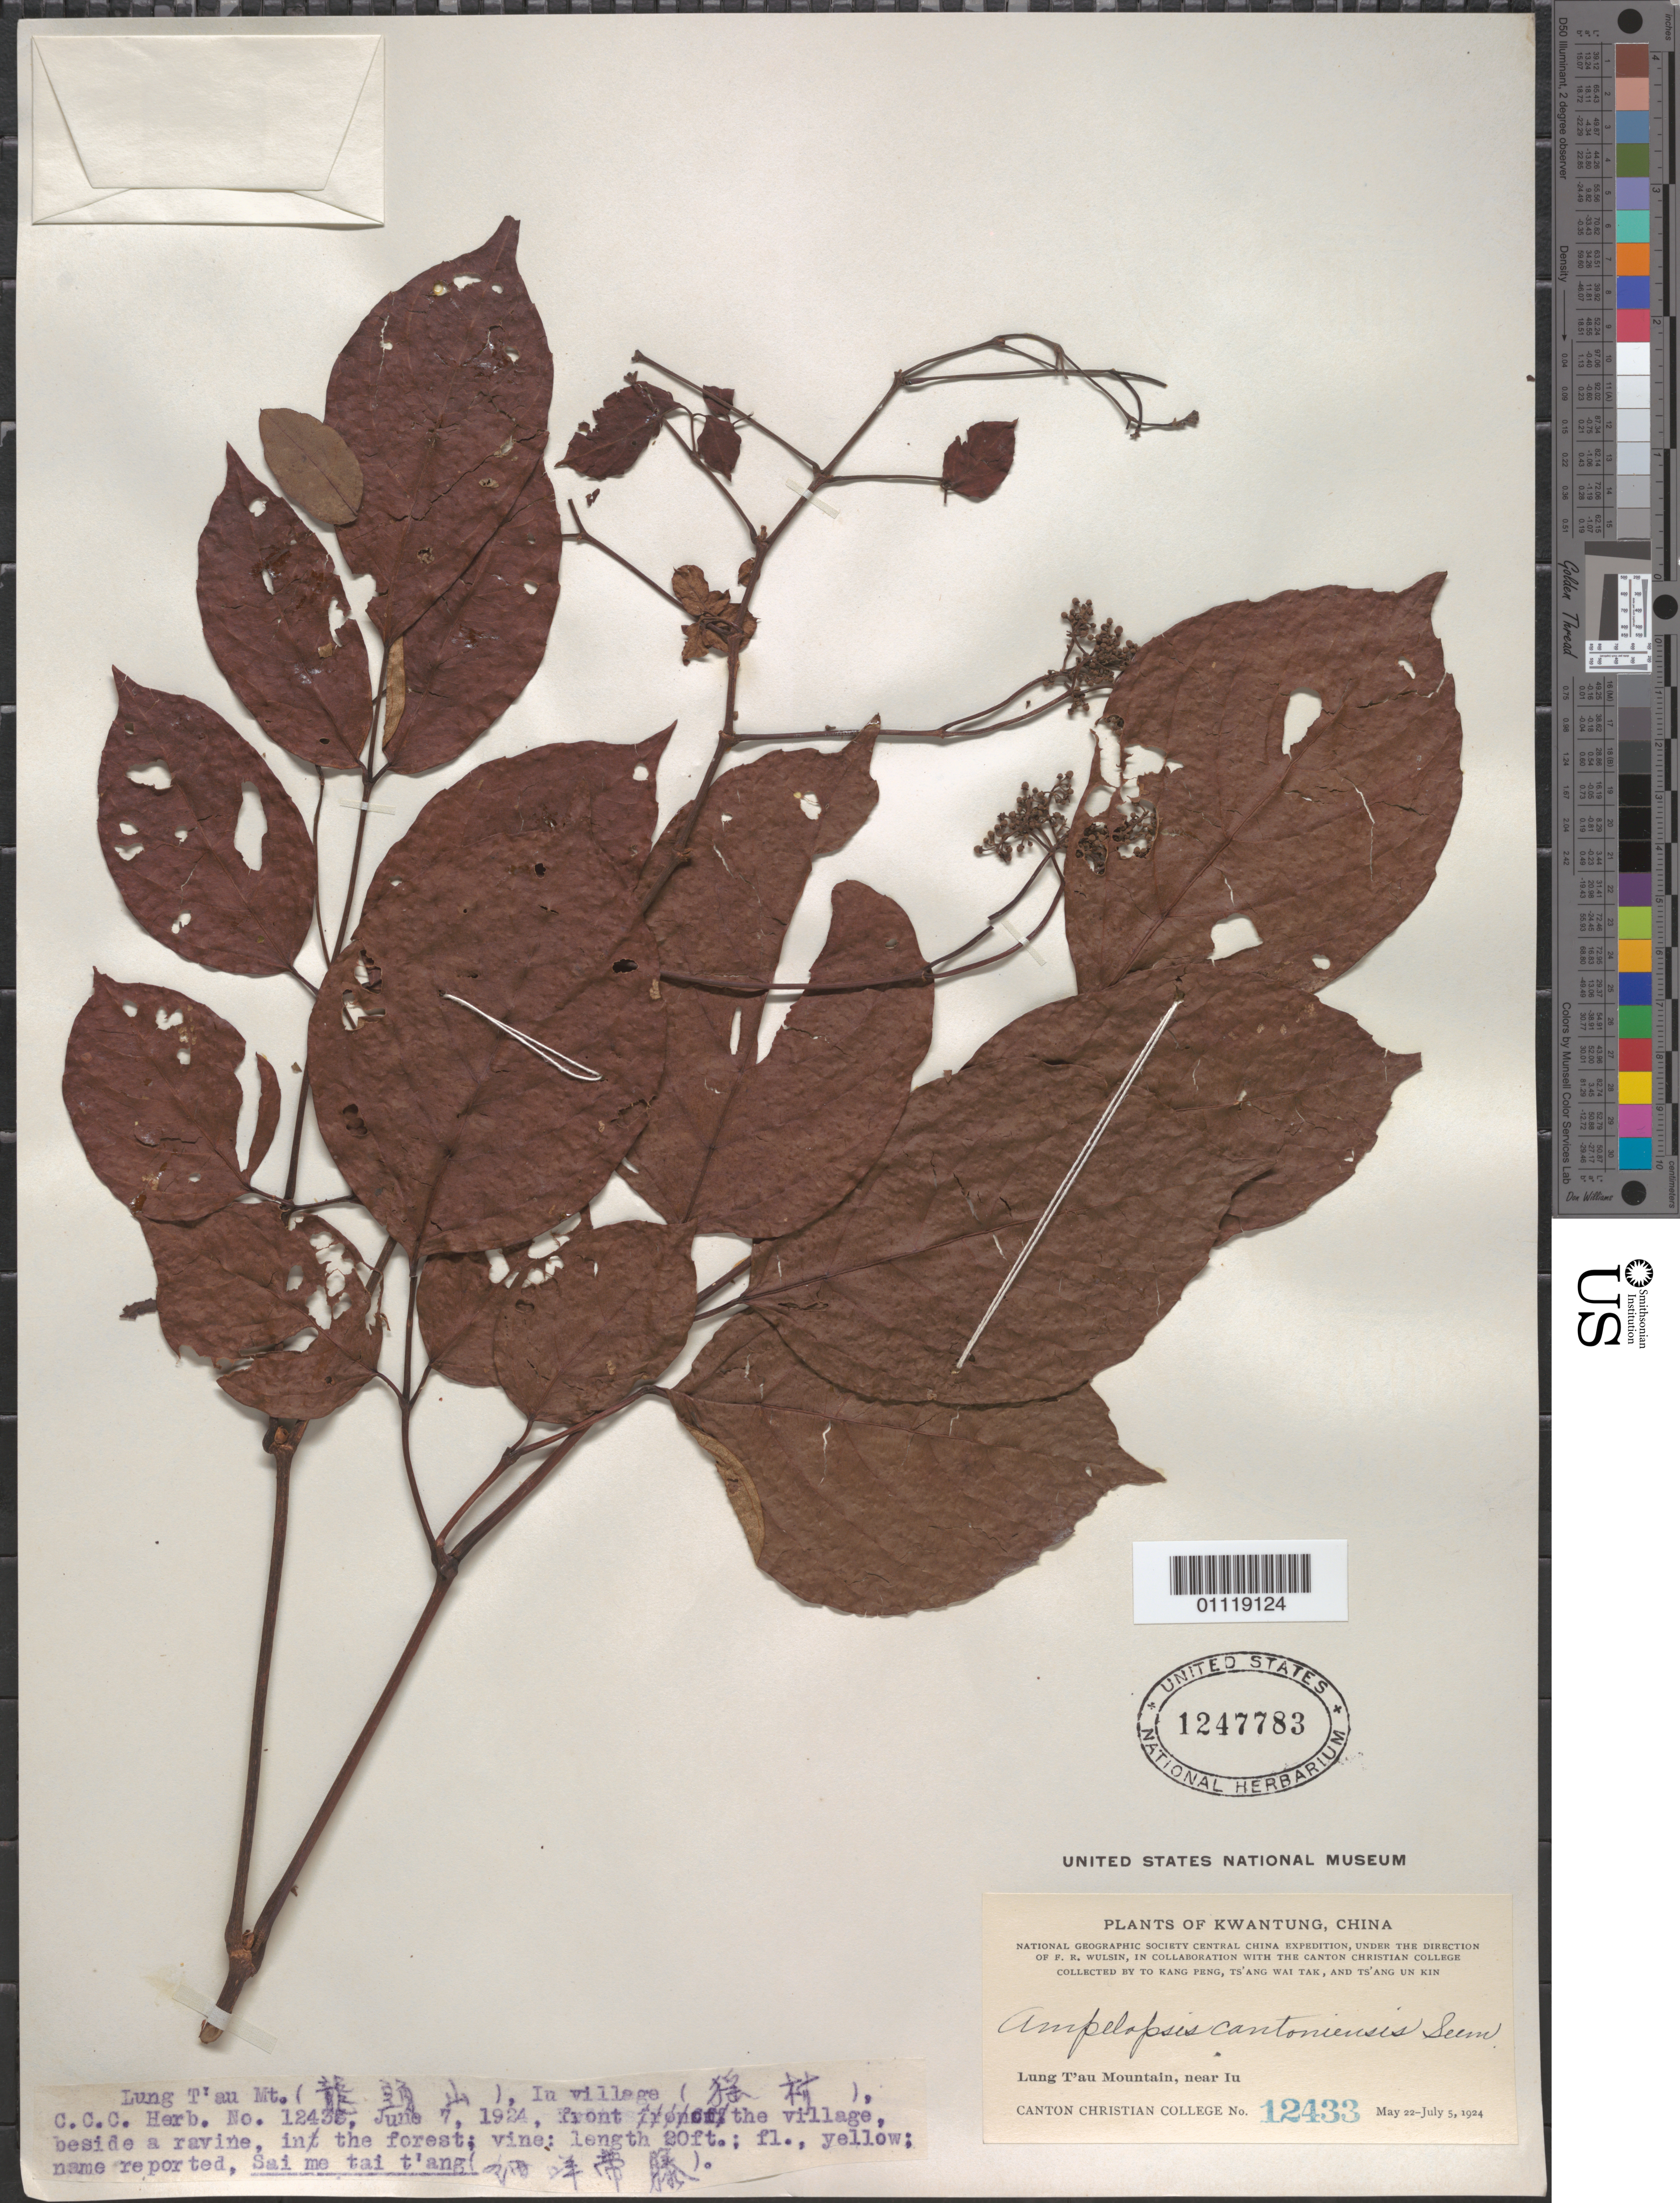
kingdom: Plantae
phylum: Tracheophyta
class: Magnoliopsida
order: Vitales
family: Vitaceae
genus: Ampelopsis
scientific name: Ampelopsis cantoniensis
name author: (W. Hook. & H.J. Arn.) Planch.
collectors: T. K. Peng, T. Tak & T. Kin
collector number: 12433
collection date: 1924-05-22/1924-07-05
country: China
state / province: Guangdong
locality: Kwantung. Lung T'au Mt, near Iu.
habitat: Beside a ravine, in the forest, vine.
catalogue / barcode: US 1247783